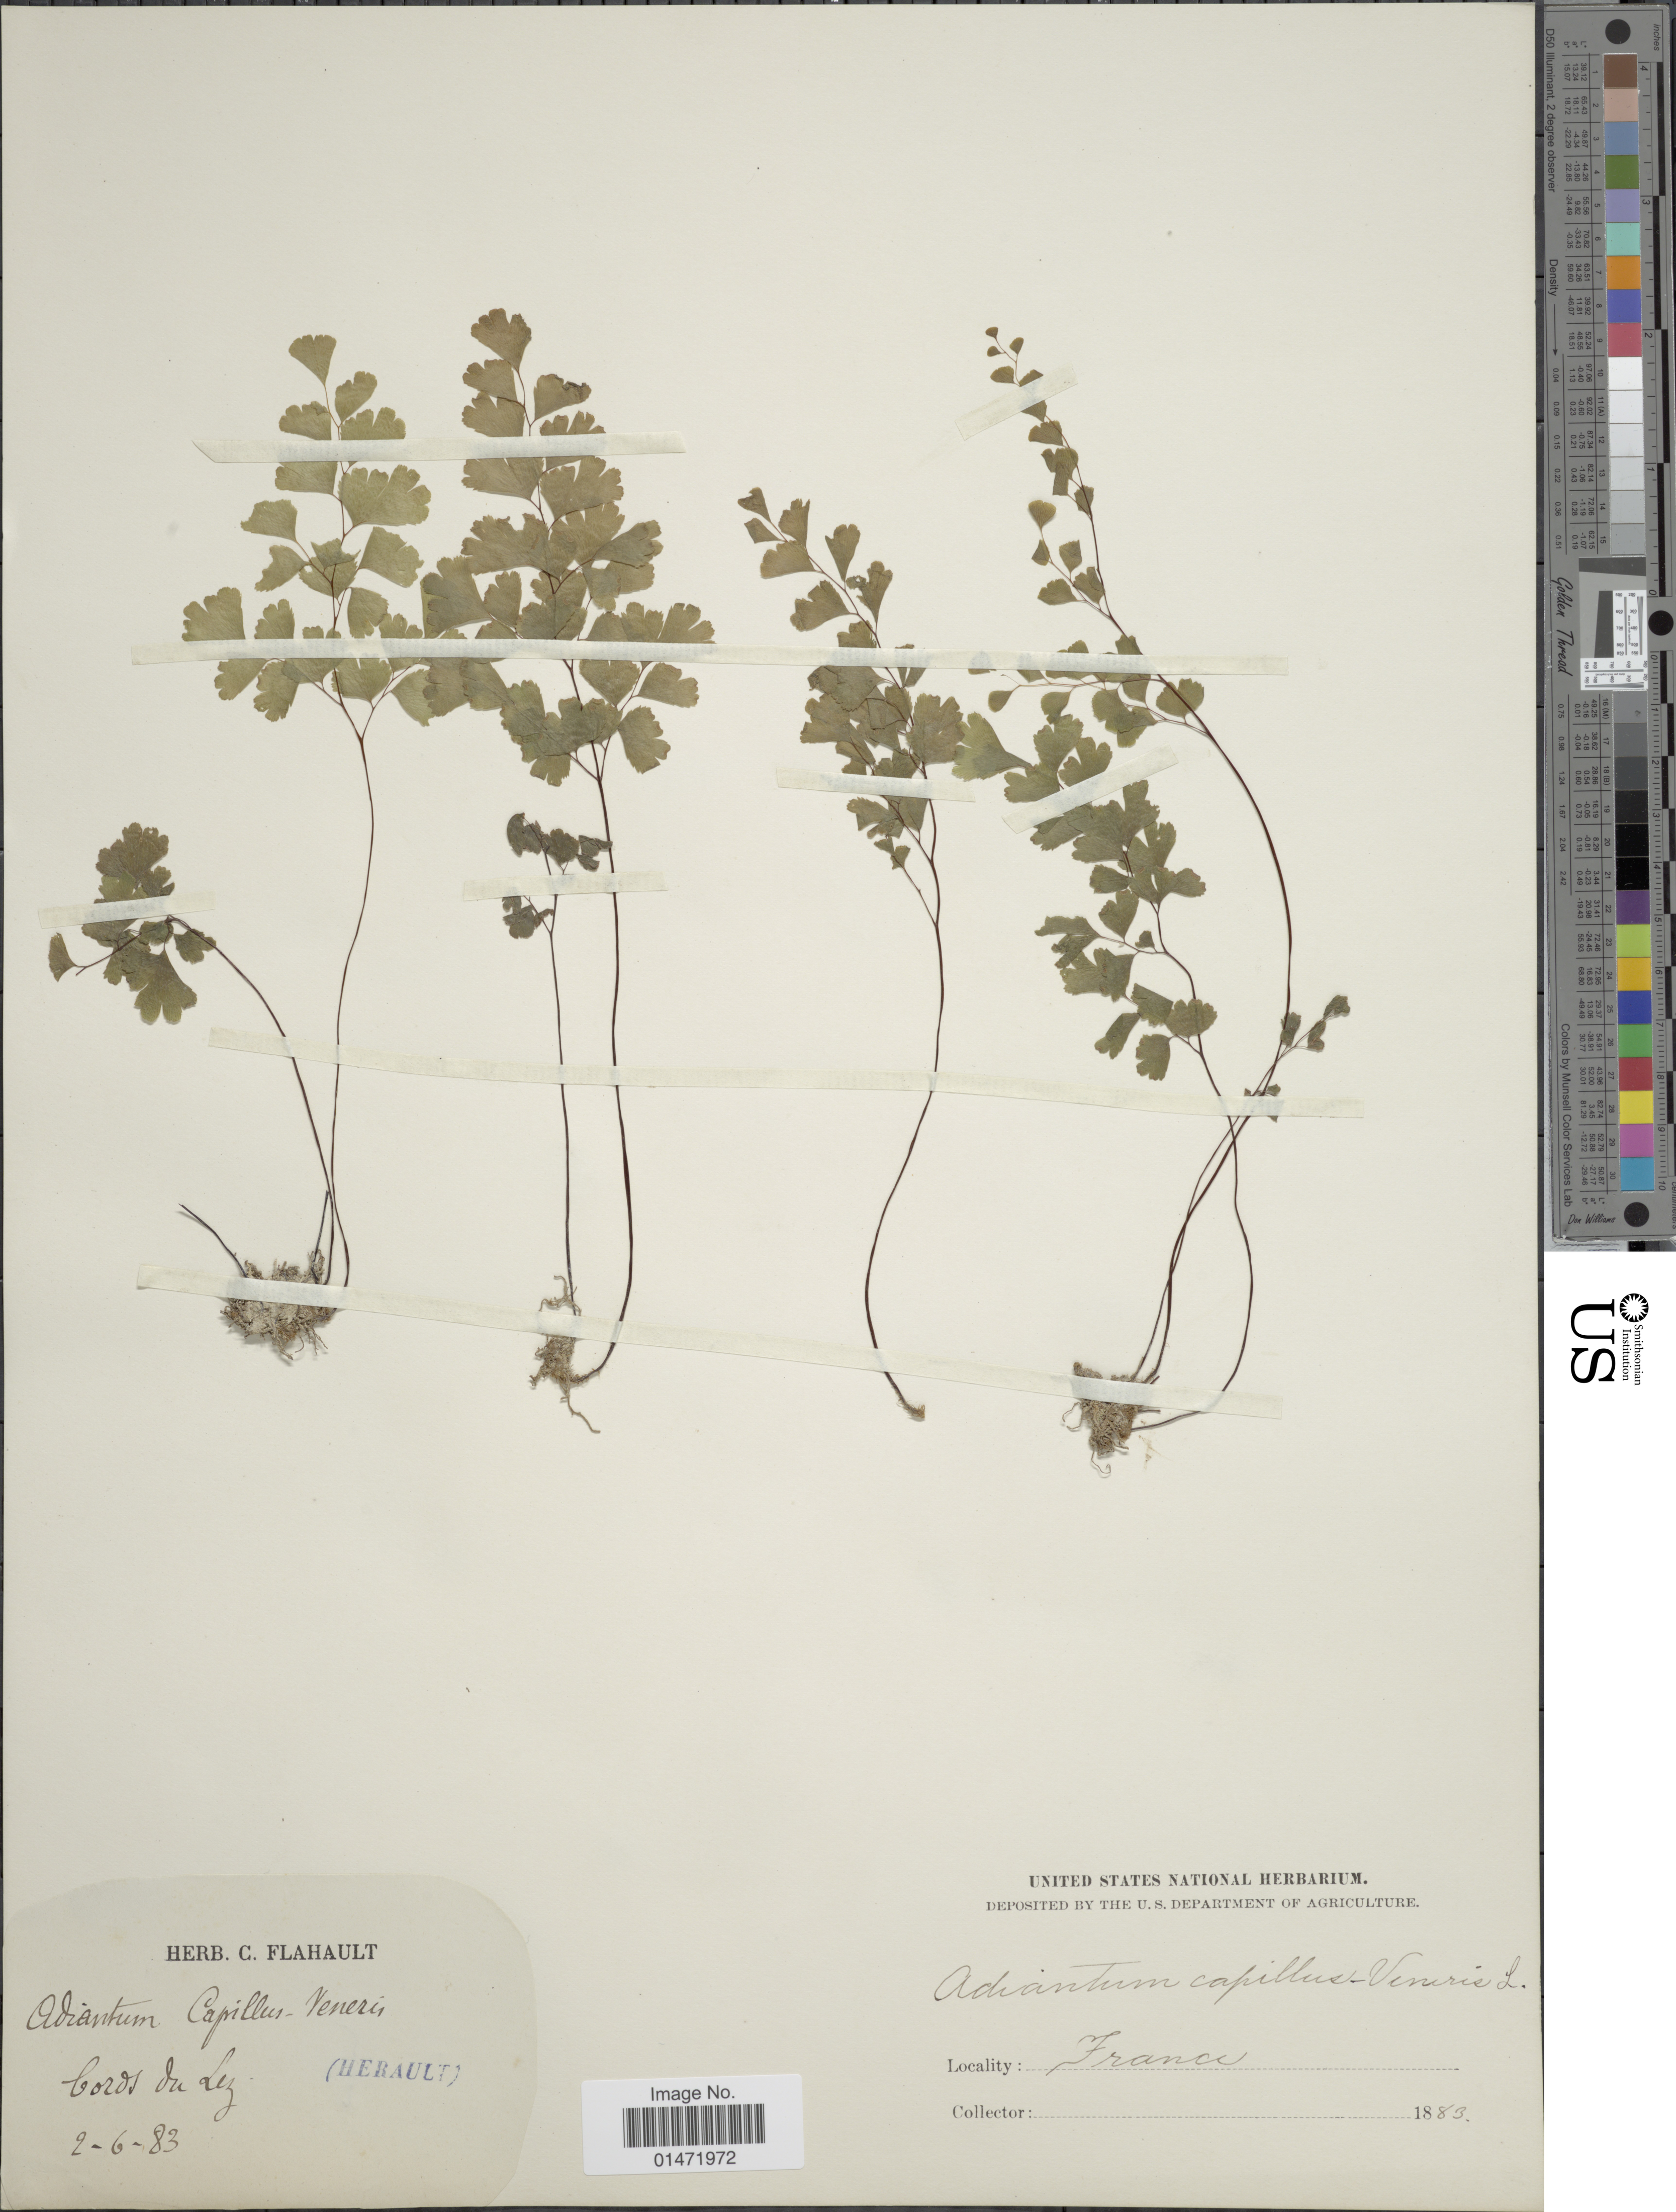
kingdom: Plantae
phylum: Tracheophyta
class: Polypodiopsida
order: Polypodiales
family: Pteridaceae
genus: Adiantum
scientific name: Adiantum capillus-veneris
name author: L.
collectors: ex herb. C. Flahault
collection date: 1883-06-02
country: France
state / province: Occitanie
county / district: Hérault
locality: Coros du Lez [interpreted] (Herault)